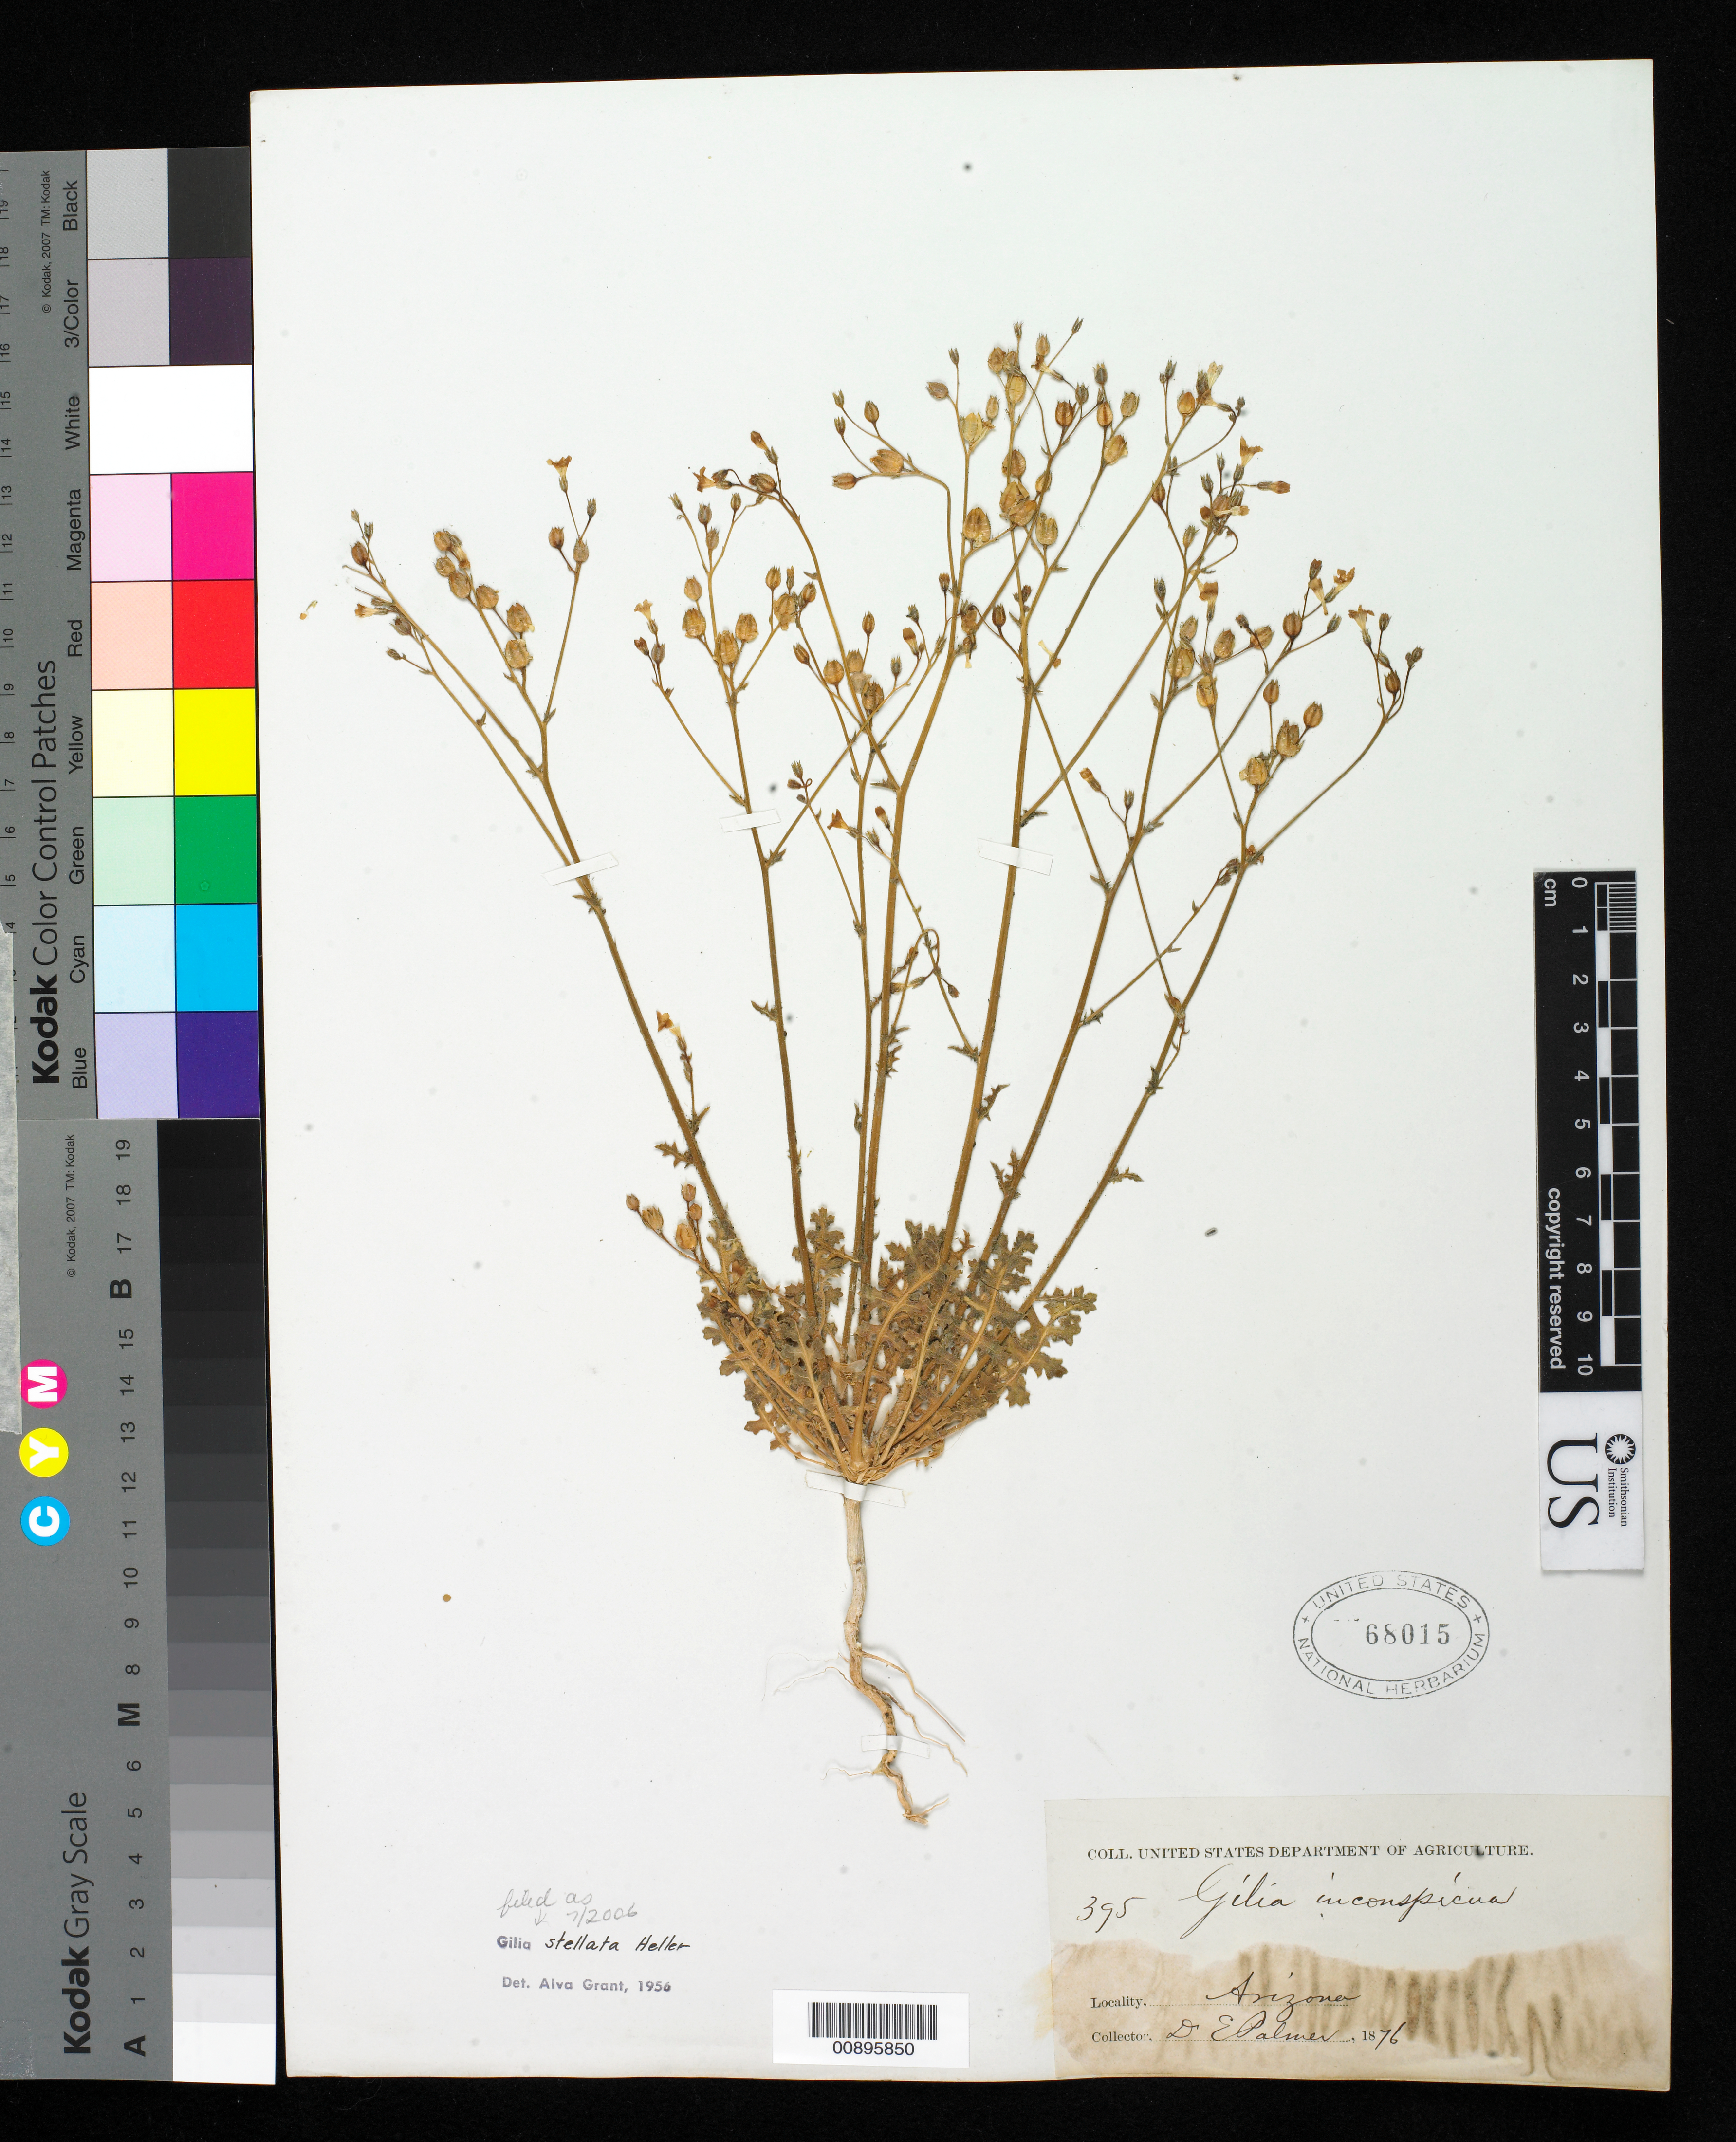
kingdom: Plantae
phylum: Tracheophyta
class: Magnoliopsida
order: Ericales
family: Polemoniaceae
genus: Gilia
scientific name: Gilia stellata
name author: A. Heller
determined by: Grant, A. D.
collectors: E. Palmer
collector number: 395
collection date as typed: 1876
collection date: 1876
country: United States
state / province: Arizona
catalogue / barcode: US 68015